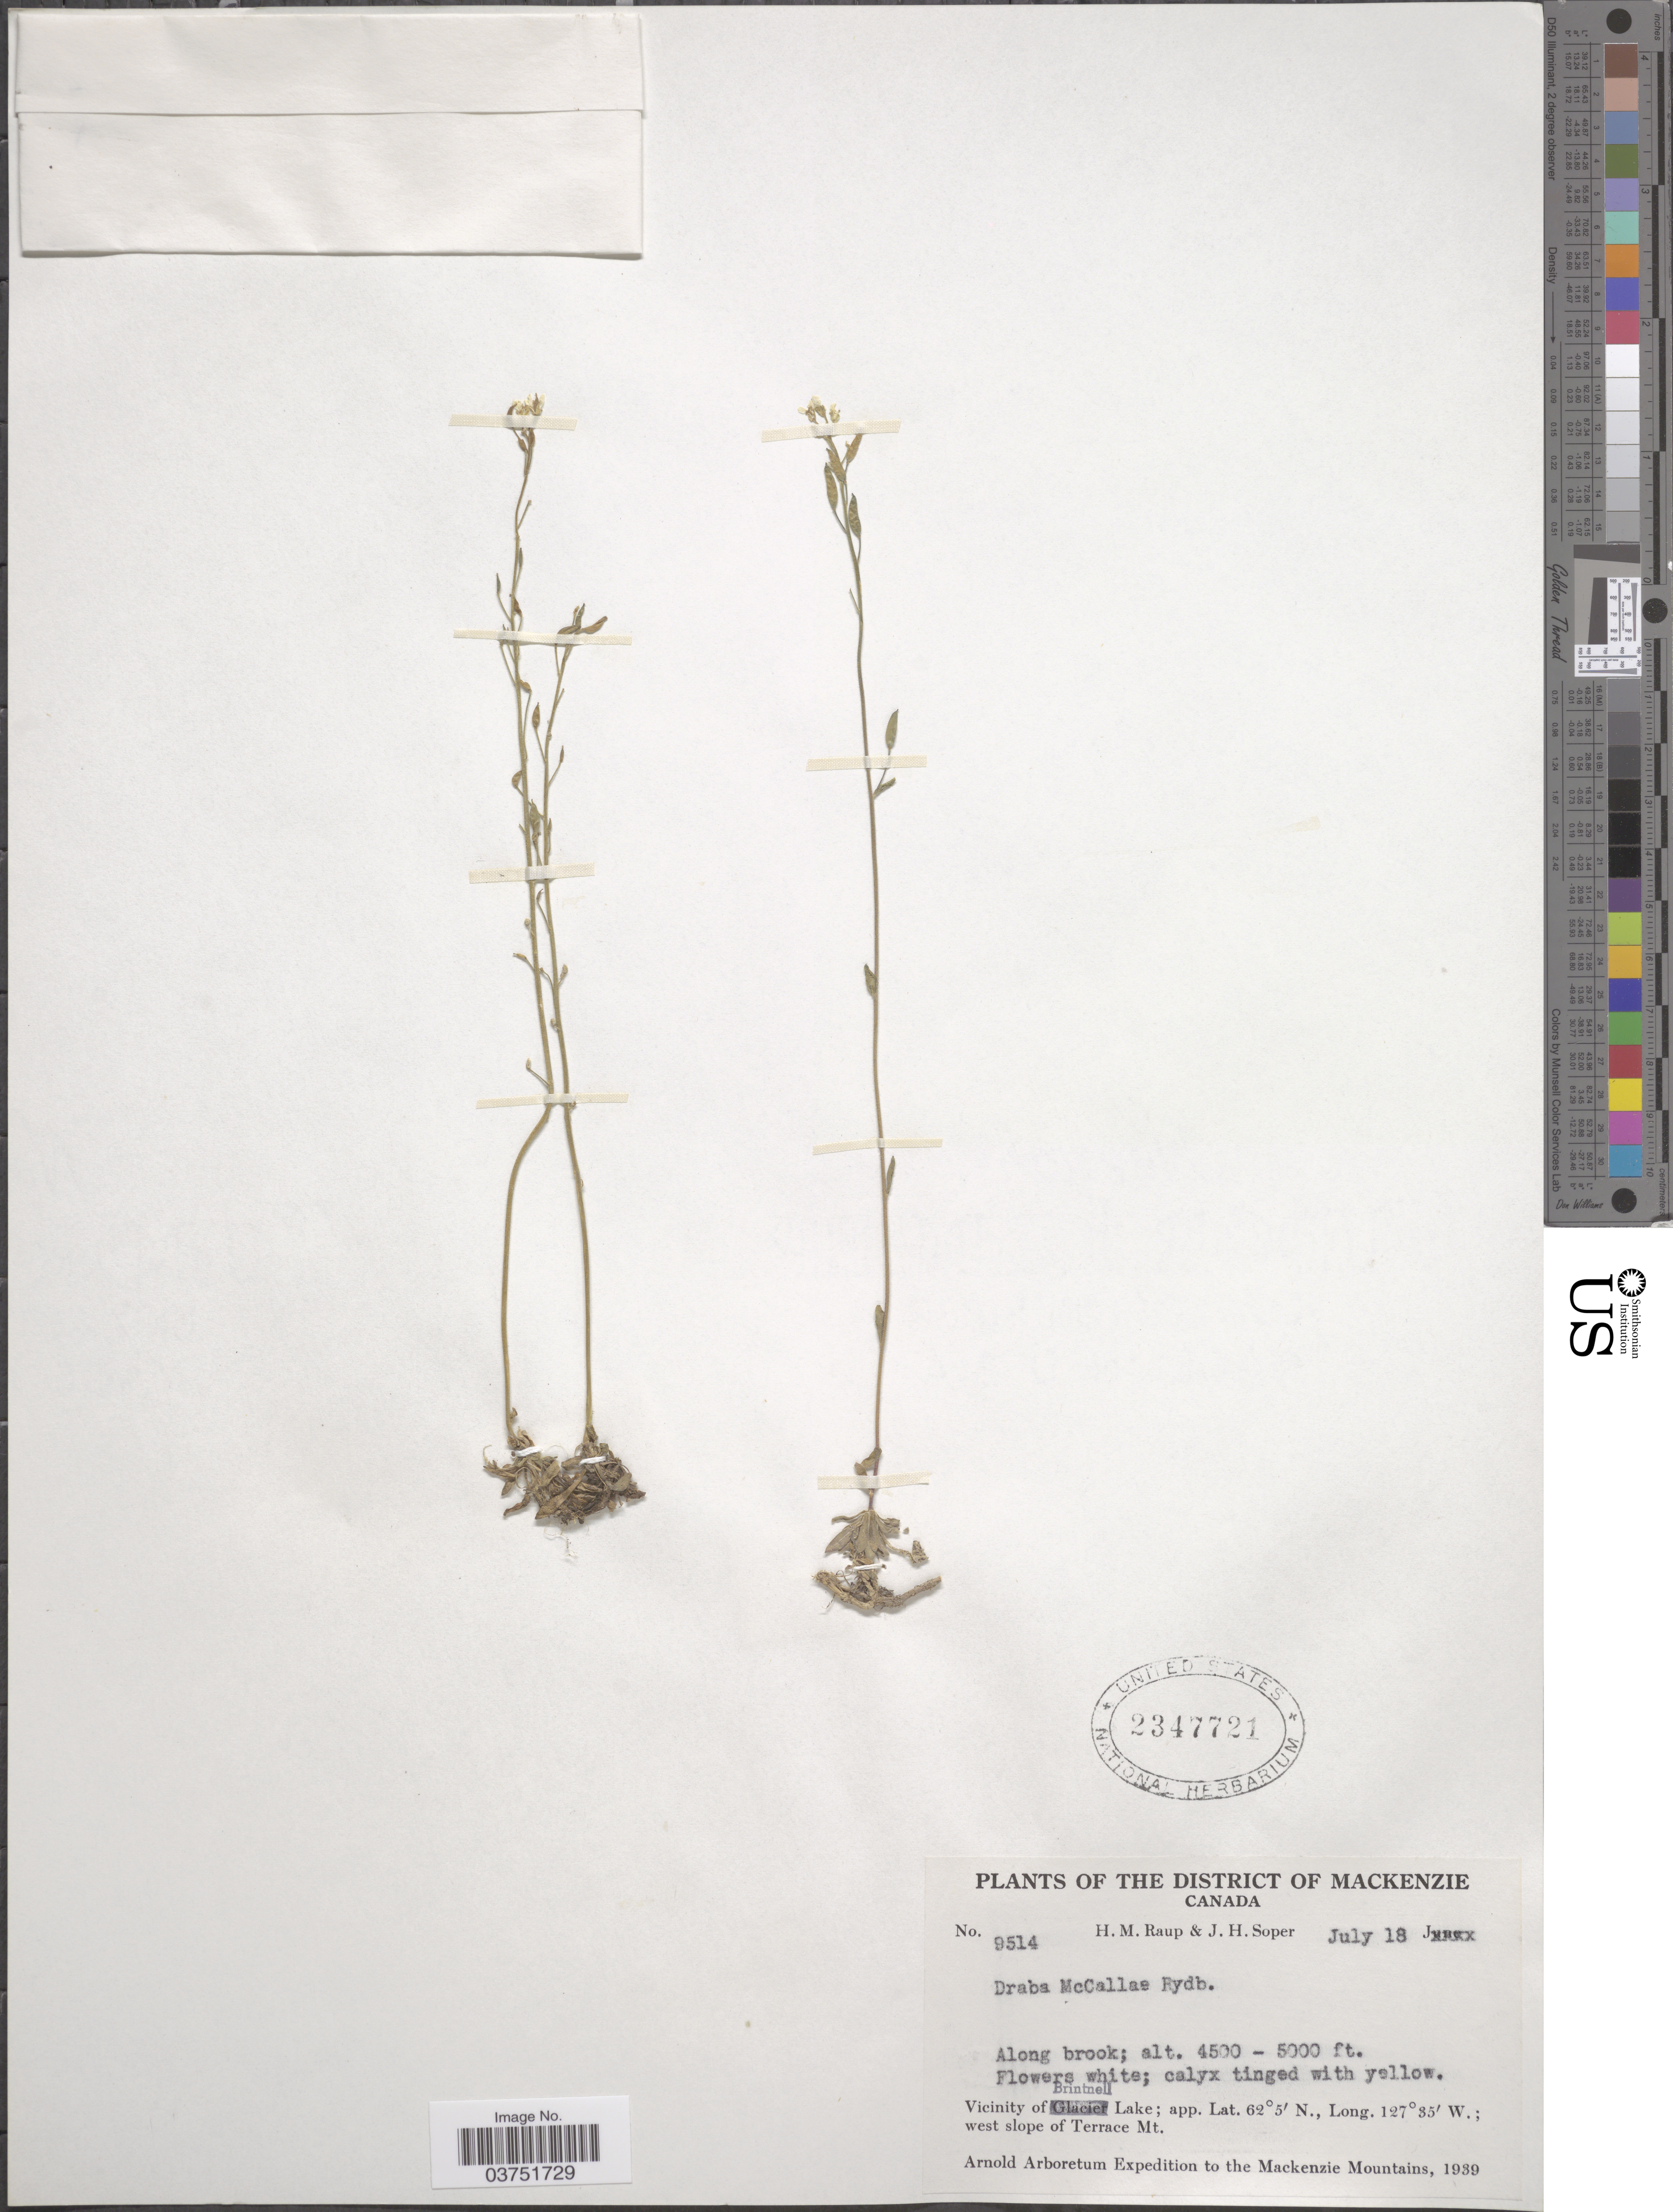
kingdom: Plantae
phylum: Tracheophyta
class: Magnoliopsida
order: Brassicales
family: Brassicaceae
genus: Draba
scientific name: Draba mccallae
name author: Rydb.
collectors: H. Raup & J. H. Soper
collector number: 9514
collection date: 1939-07-18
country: Canada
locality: District of Mackenzie. Along brook. Vicinity of Brintnell Lake; west slope of Terrace Mt.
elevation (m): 1372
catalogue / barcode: US 2347721